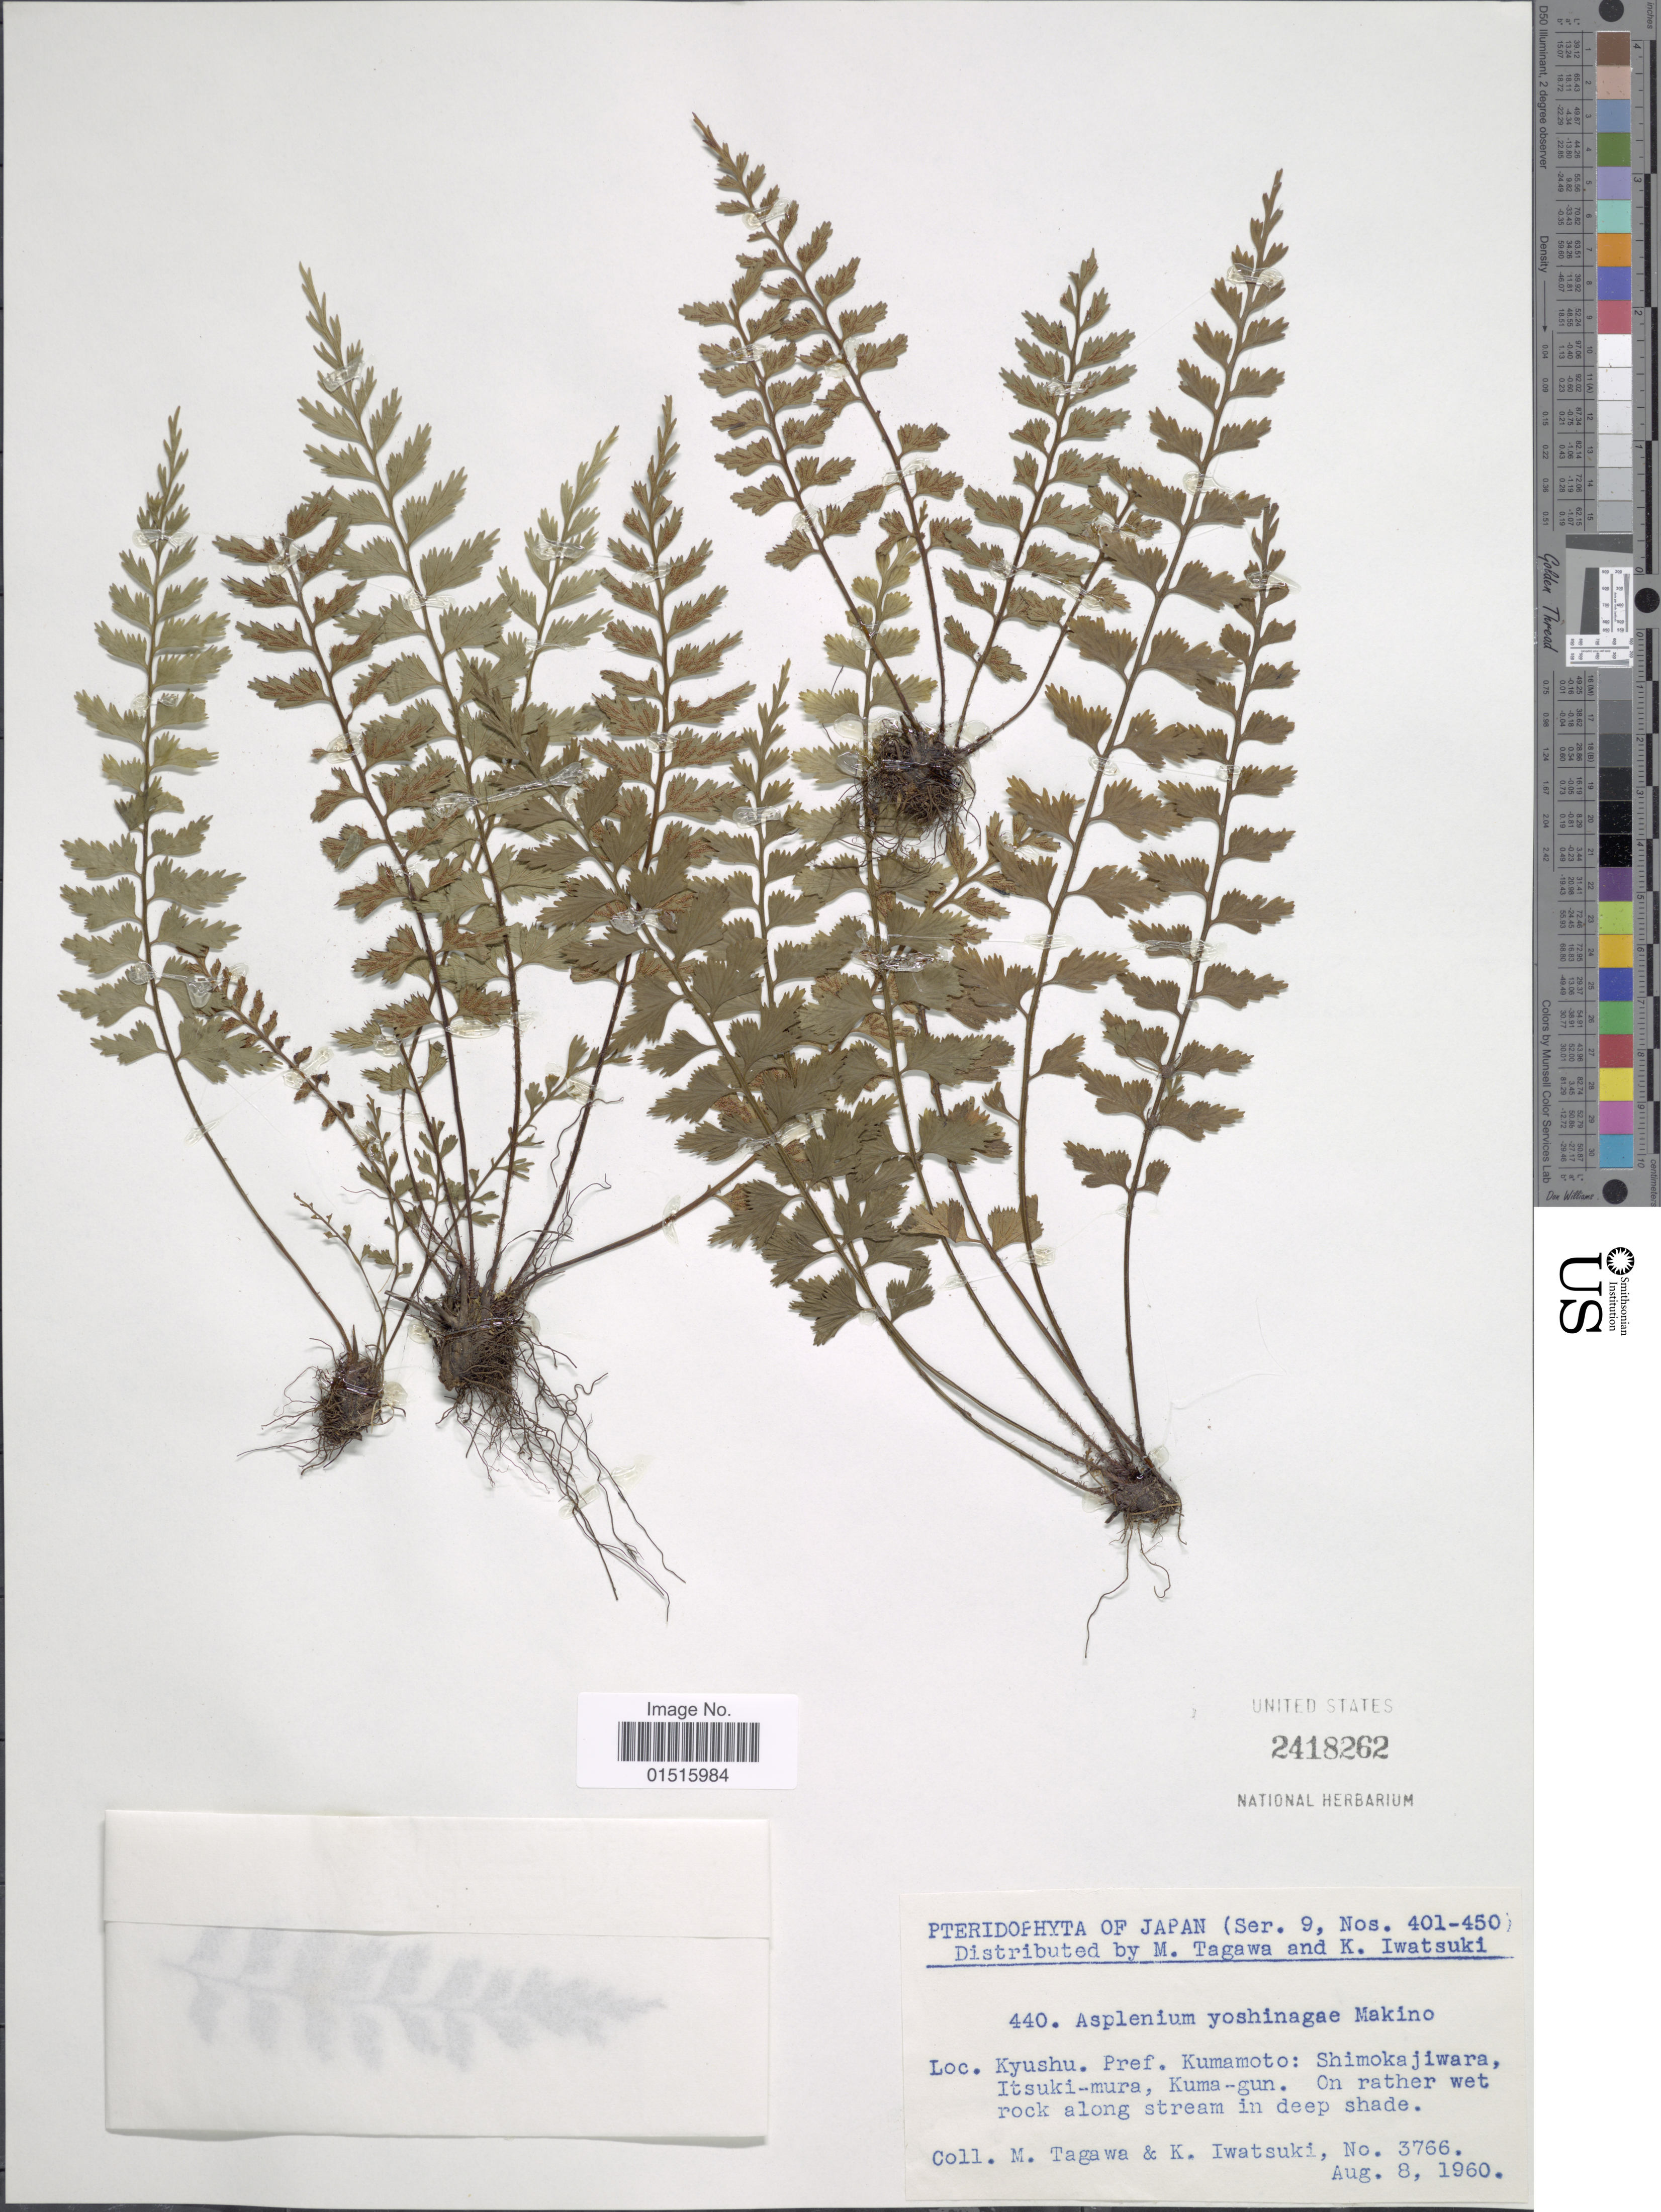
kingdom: Plantae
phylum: Tracheophyta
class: Polypodiopsida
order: Polypodiales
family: Aspleniaceae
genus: Asplenium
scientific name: Asplenium yoshinagae var. planicaule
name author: (Wall. ex Mett.) C.V. Morton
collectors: M. Tagawa & K. Iwatsuki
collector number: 3766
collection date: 1960-08-08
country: Japan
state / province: Kumamoto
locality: Kyushu, Pref. Kumamoto: Shimokajiwara, Itsuki- mura, Kuma- gun.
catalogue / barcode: US 2418262